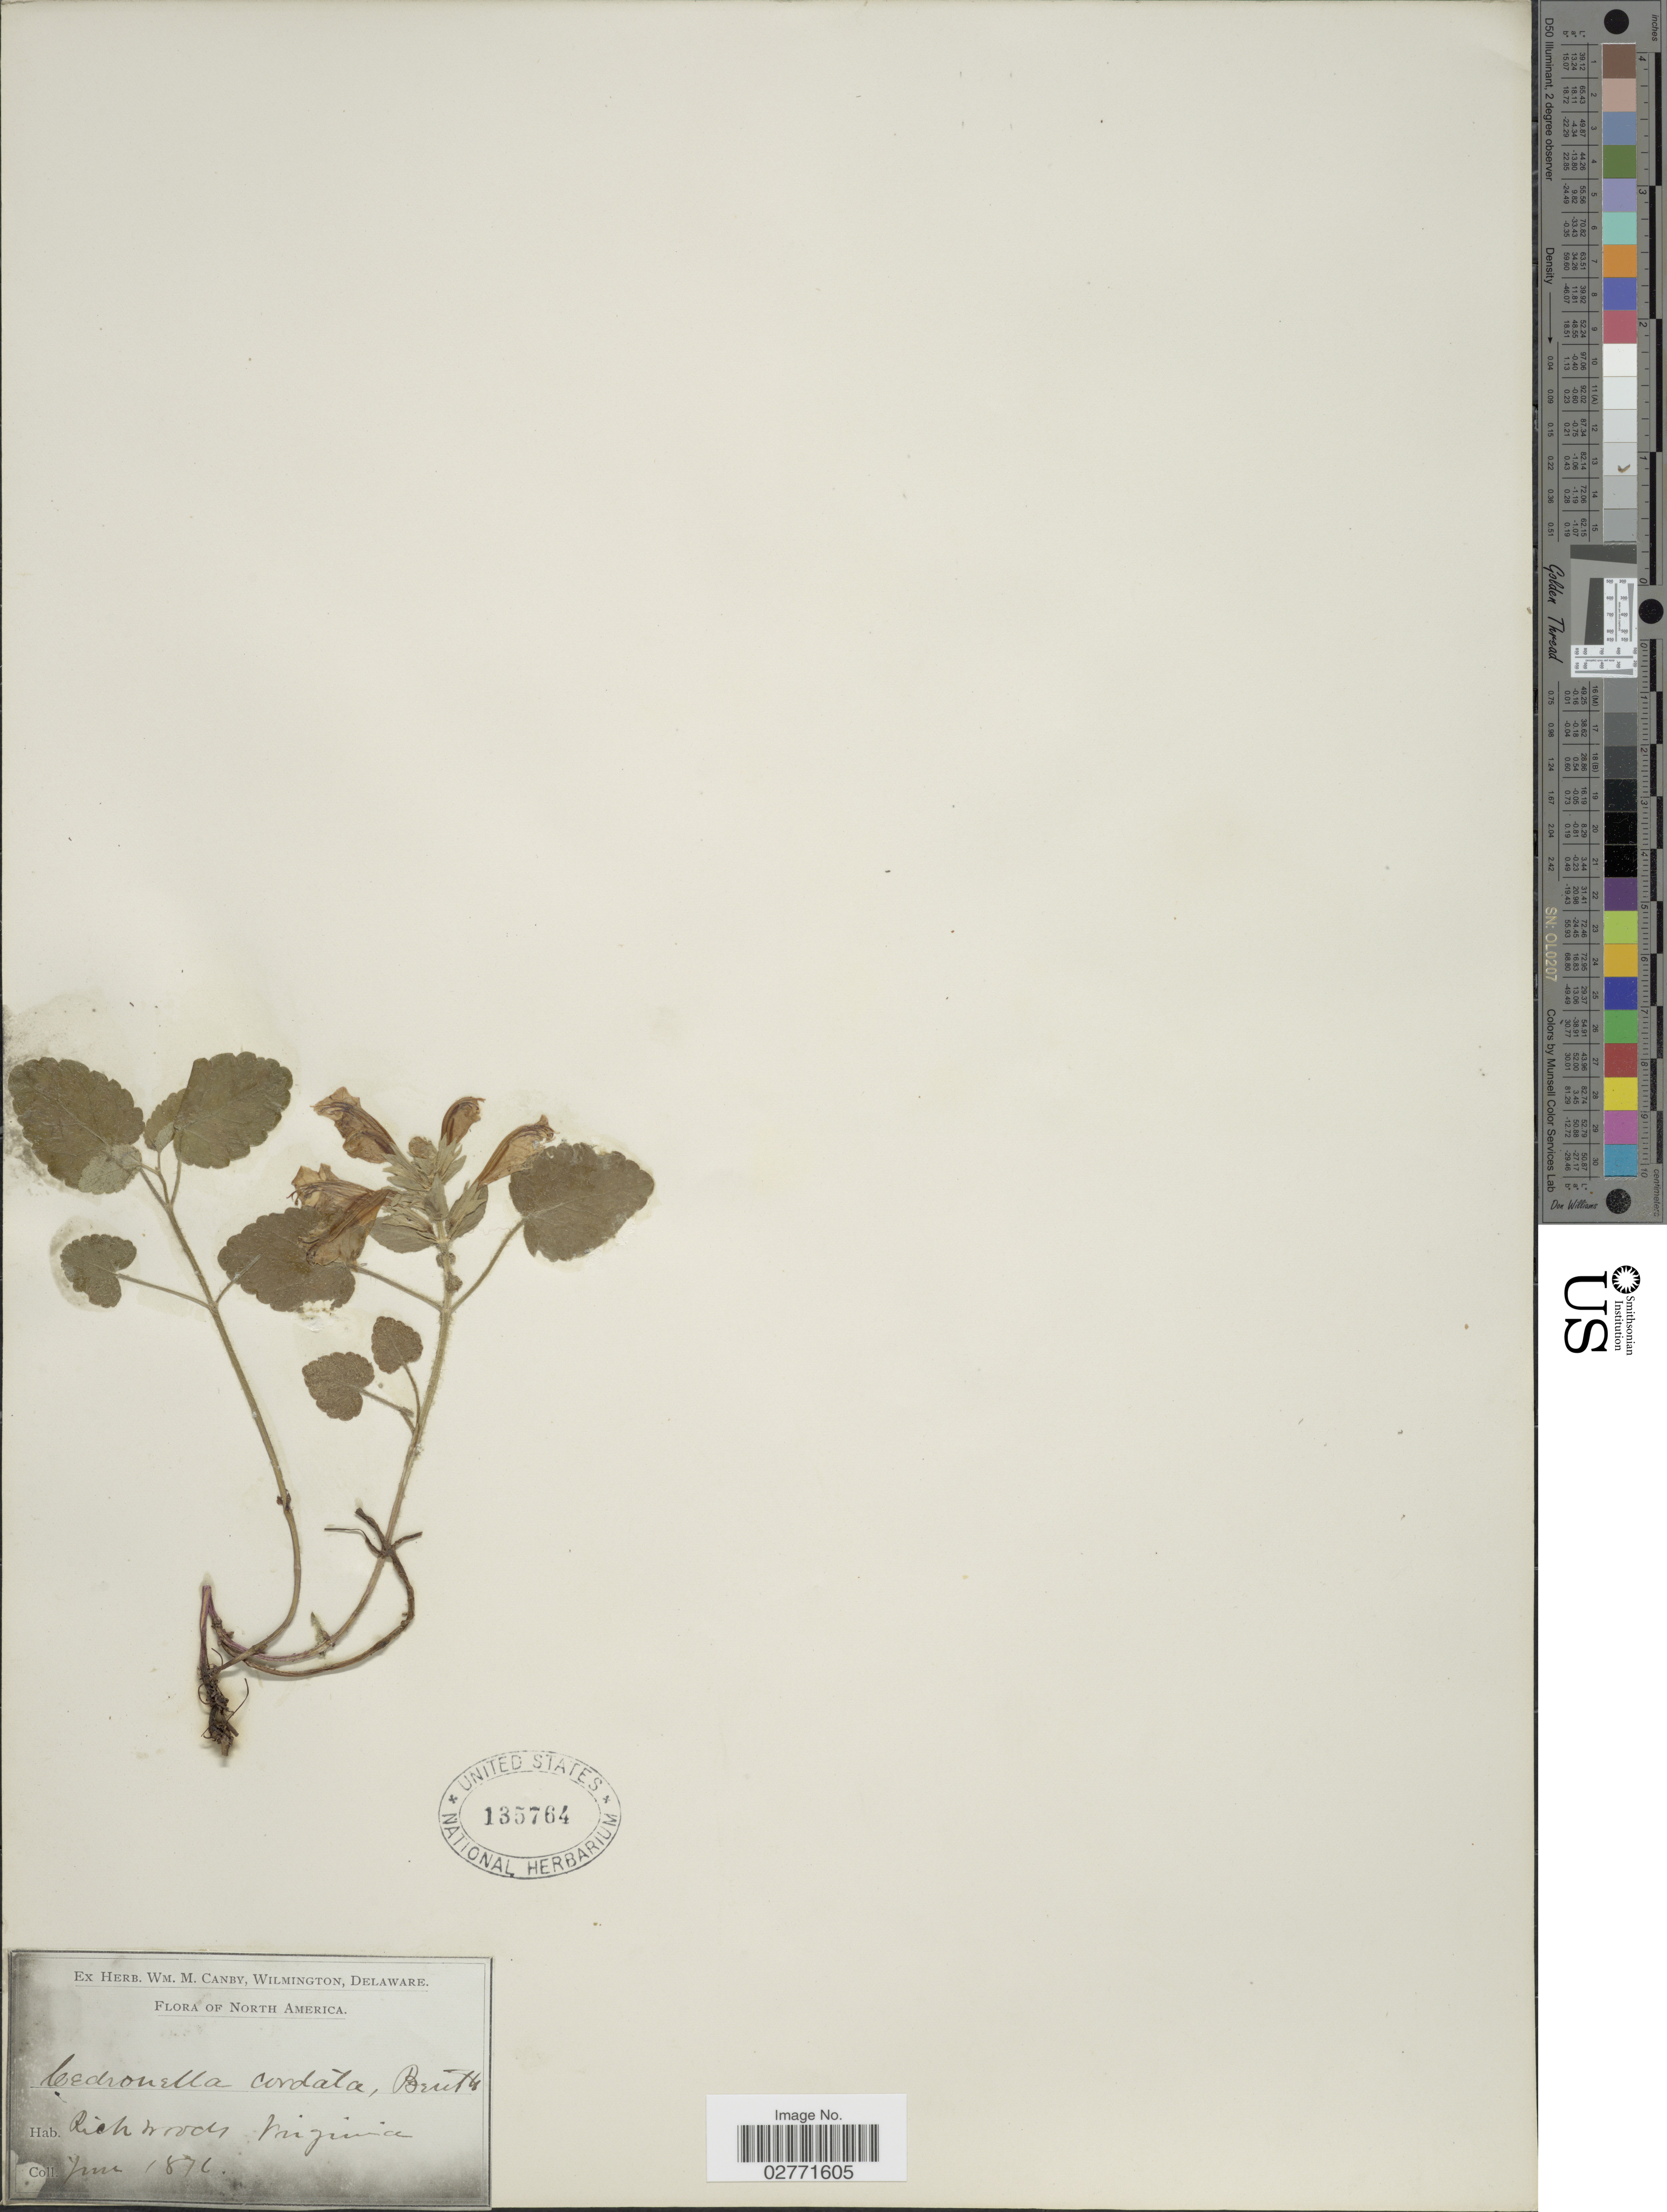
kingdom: Plantae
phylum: Tracheophyta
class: Magnoliopsida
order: Lamiales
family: Lamiaceae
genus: Meehania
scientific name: Meehania cordata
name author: (Nutt.) Britton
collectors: ex herb. W.M. Canby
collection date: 1876-06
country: United States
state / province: Virginia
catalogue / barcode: US 135764